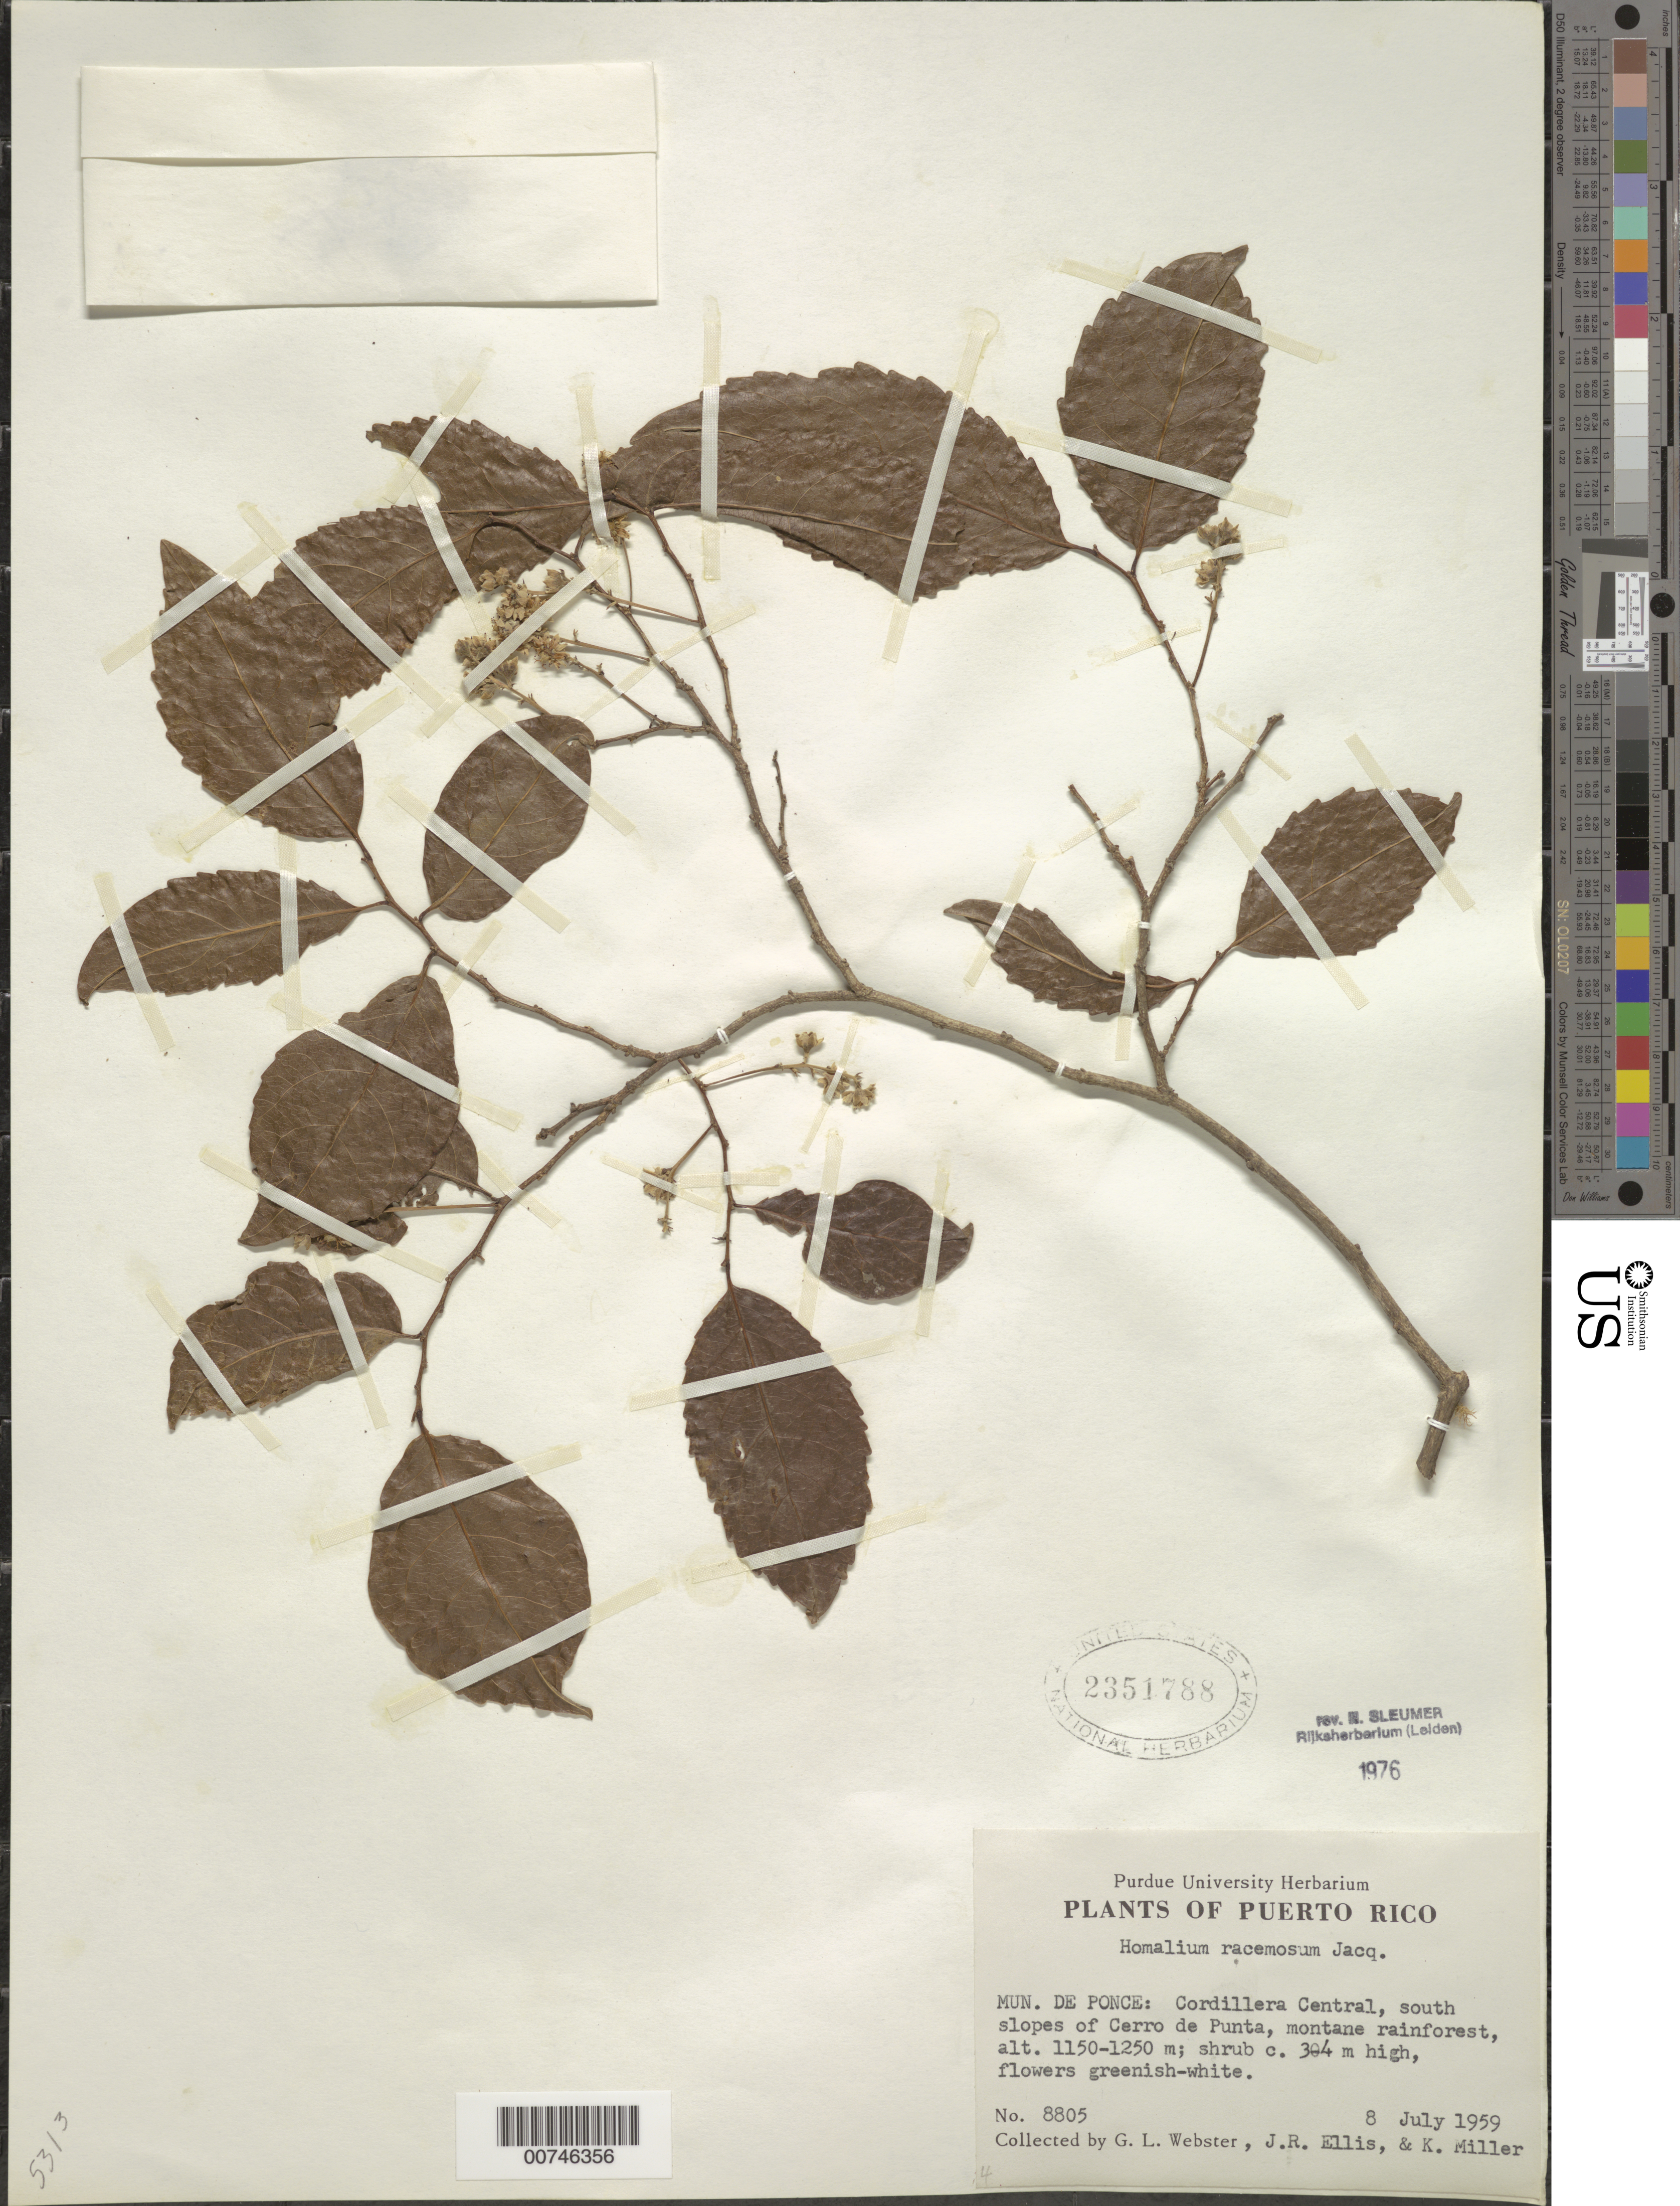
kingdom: Plantae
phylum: Tracheophyta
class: Magnoliopsida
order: Malpighiales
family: Salicaceae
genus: Homalium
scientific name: Homalium racemosum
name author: Jacq.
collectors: G. L. Webster, J. R. Ellis & K. Miller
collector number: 8805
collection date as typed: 08 Jul 1959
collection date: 1959-07-08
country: Puerto Rico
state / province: Ponce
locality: Cordillera Central, south slopes of Cerro de Punta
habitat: Montane rainforest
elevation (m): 1150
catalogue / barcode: US 2351788